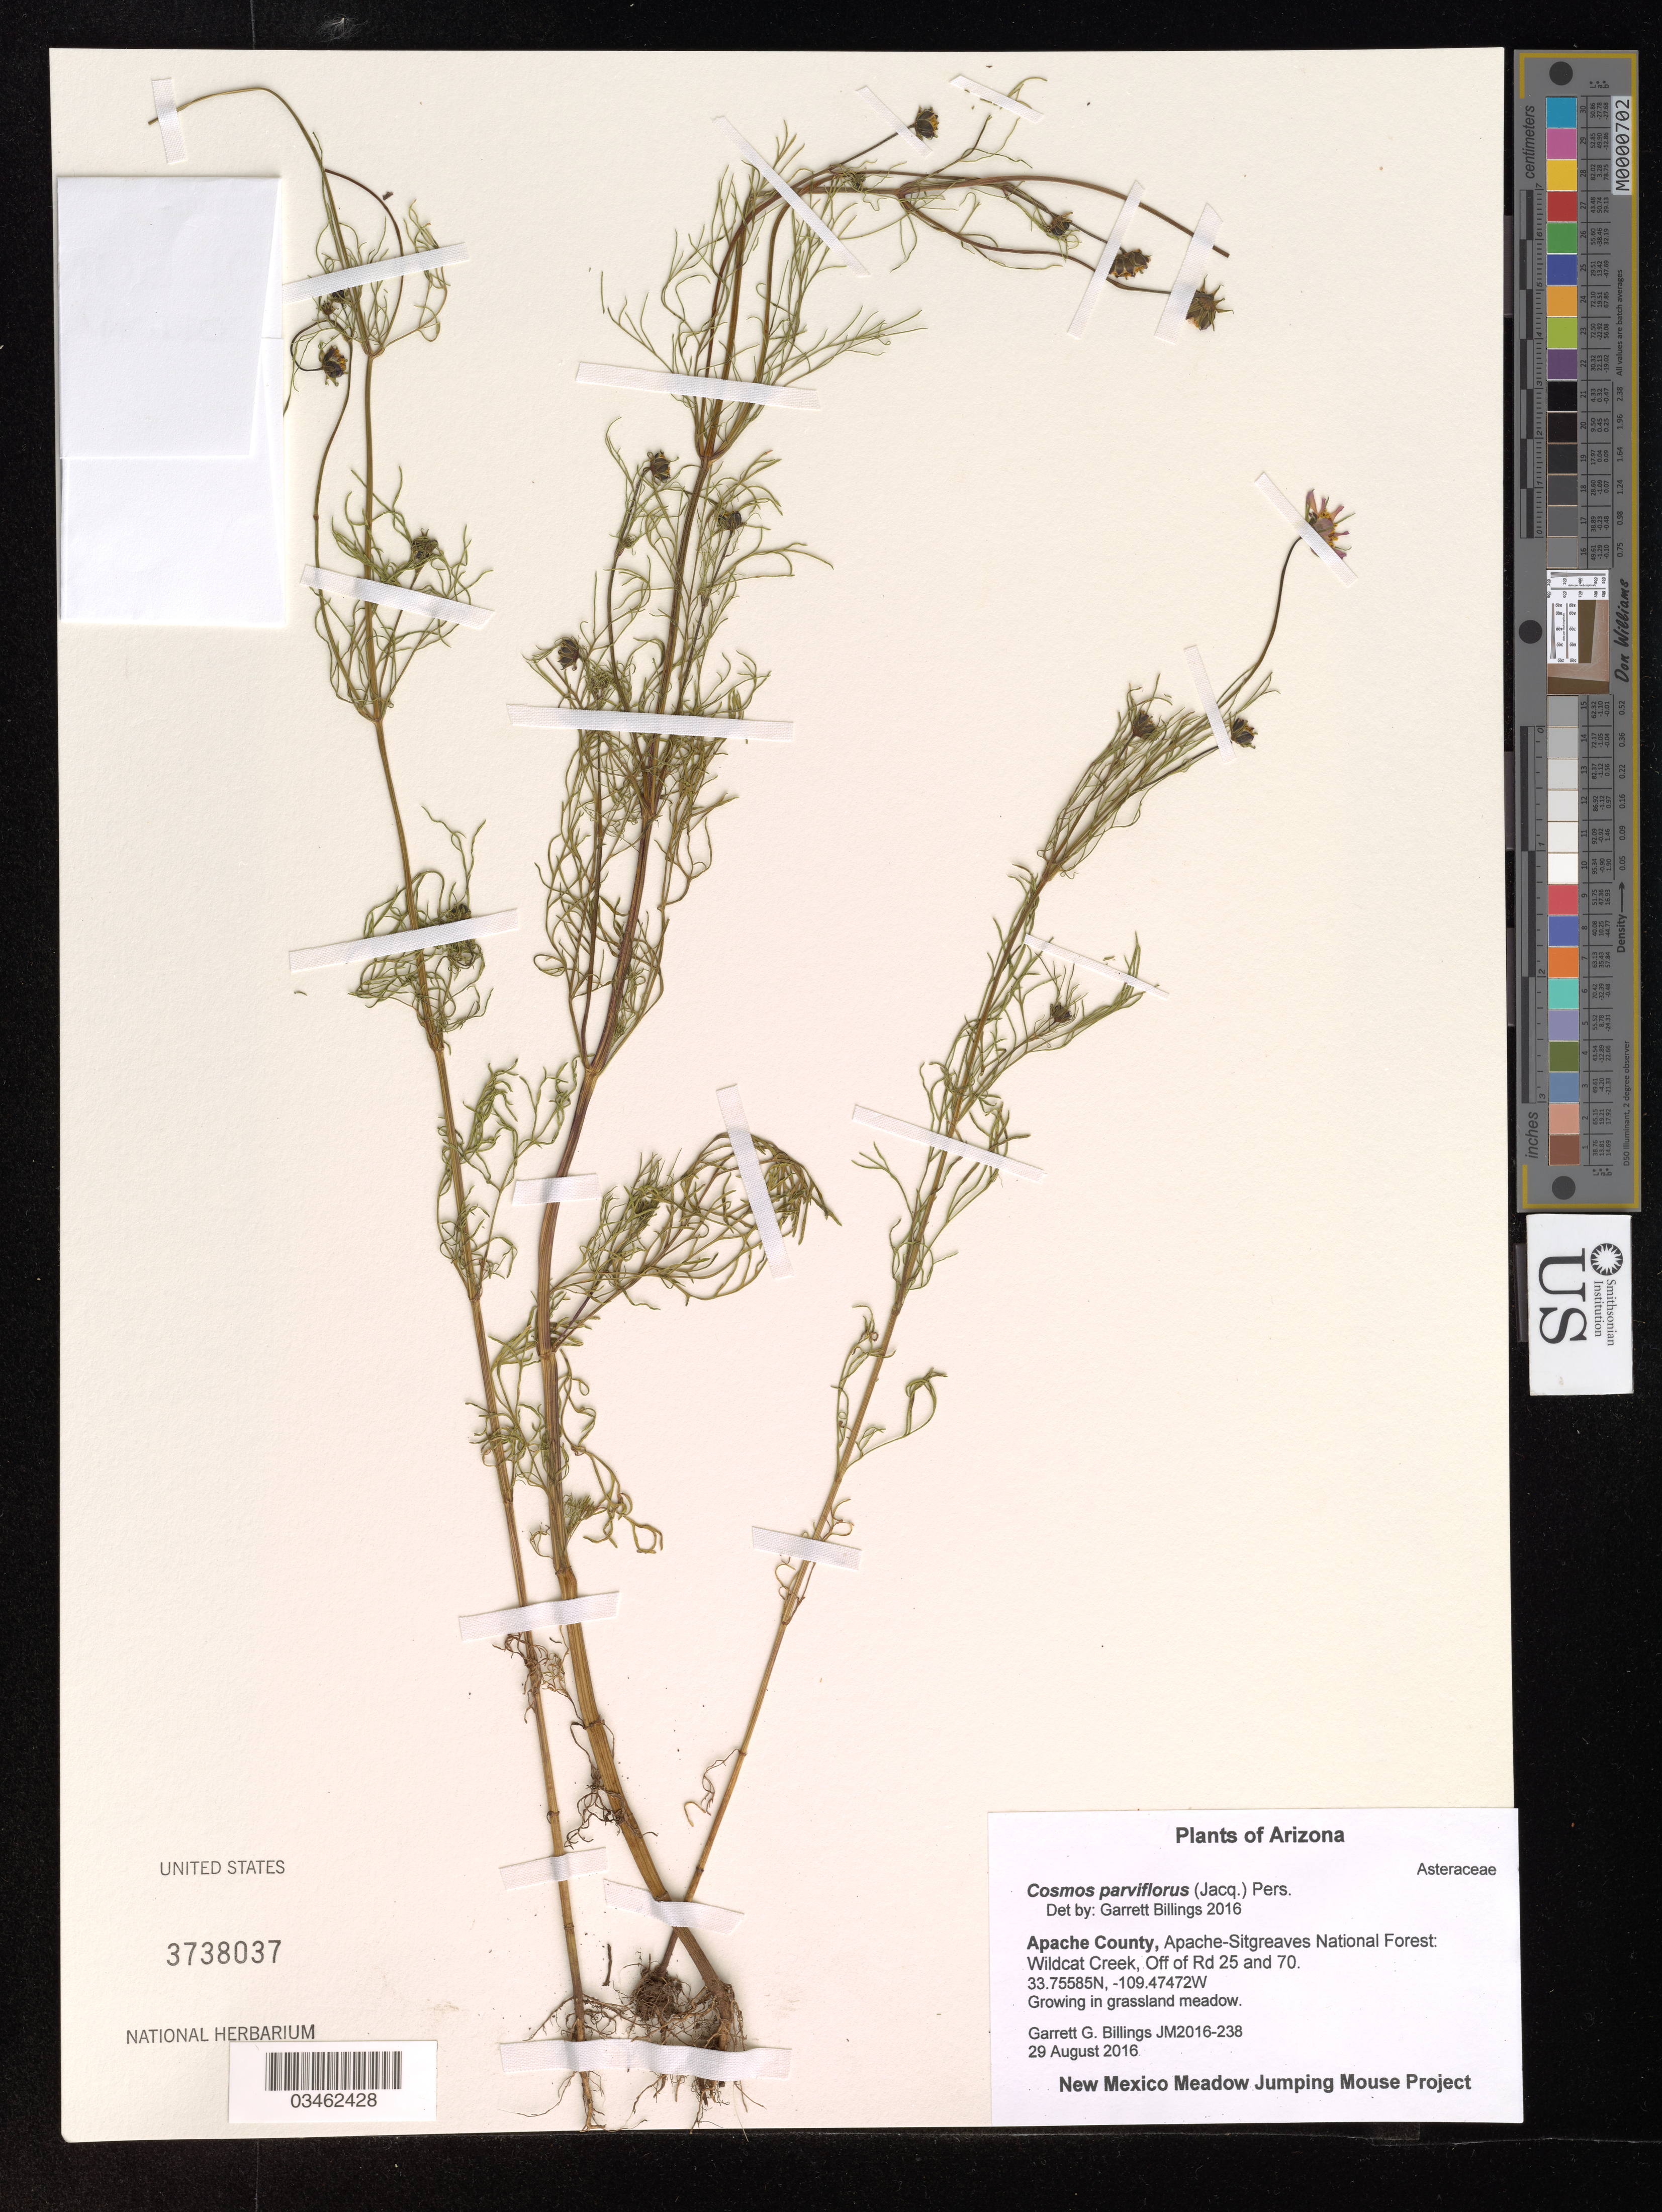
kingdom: Plantae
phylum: Tracheophyta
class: Magnoliopsida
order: Asterales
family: Asteraceae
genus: Cosmos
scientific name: Cosmos parviflorus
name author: (Jacq.) Pers.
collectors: Billings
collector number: JM2016-238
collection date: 2016-08-29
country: United States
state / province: Arizona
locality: Apache County, Apache-Sitgreaves National Forest: Wildcat Creek, Off of Rd 25 and 70.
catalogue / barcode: US 3738037